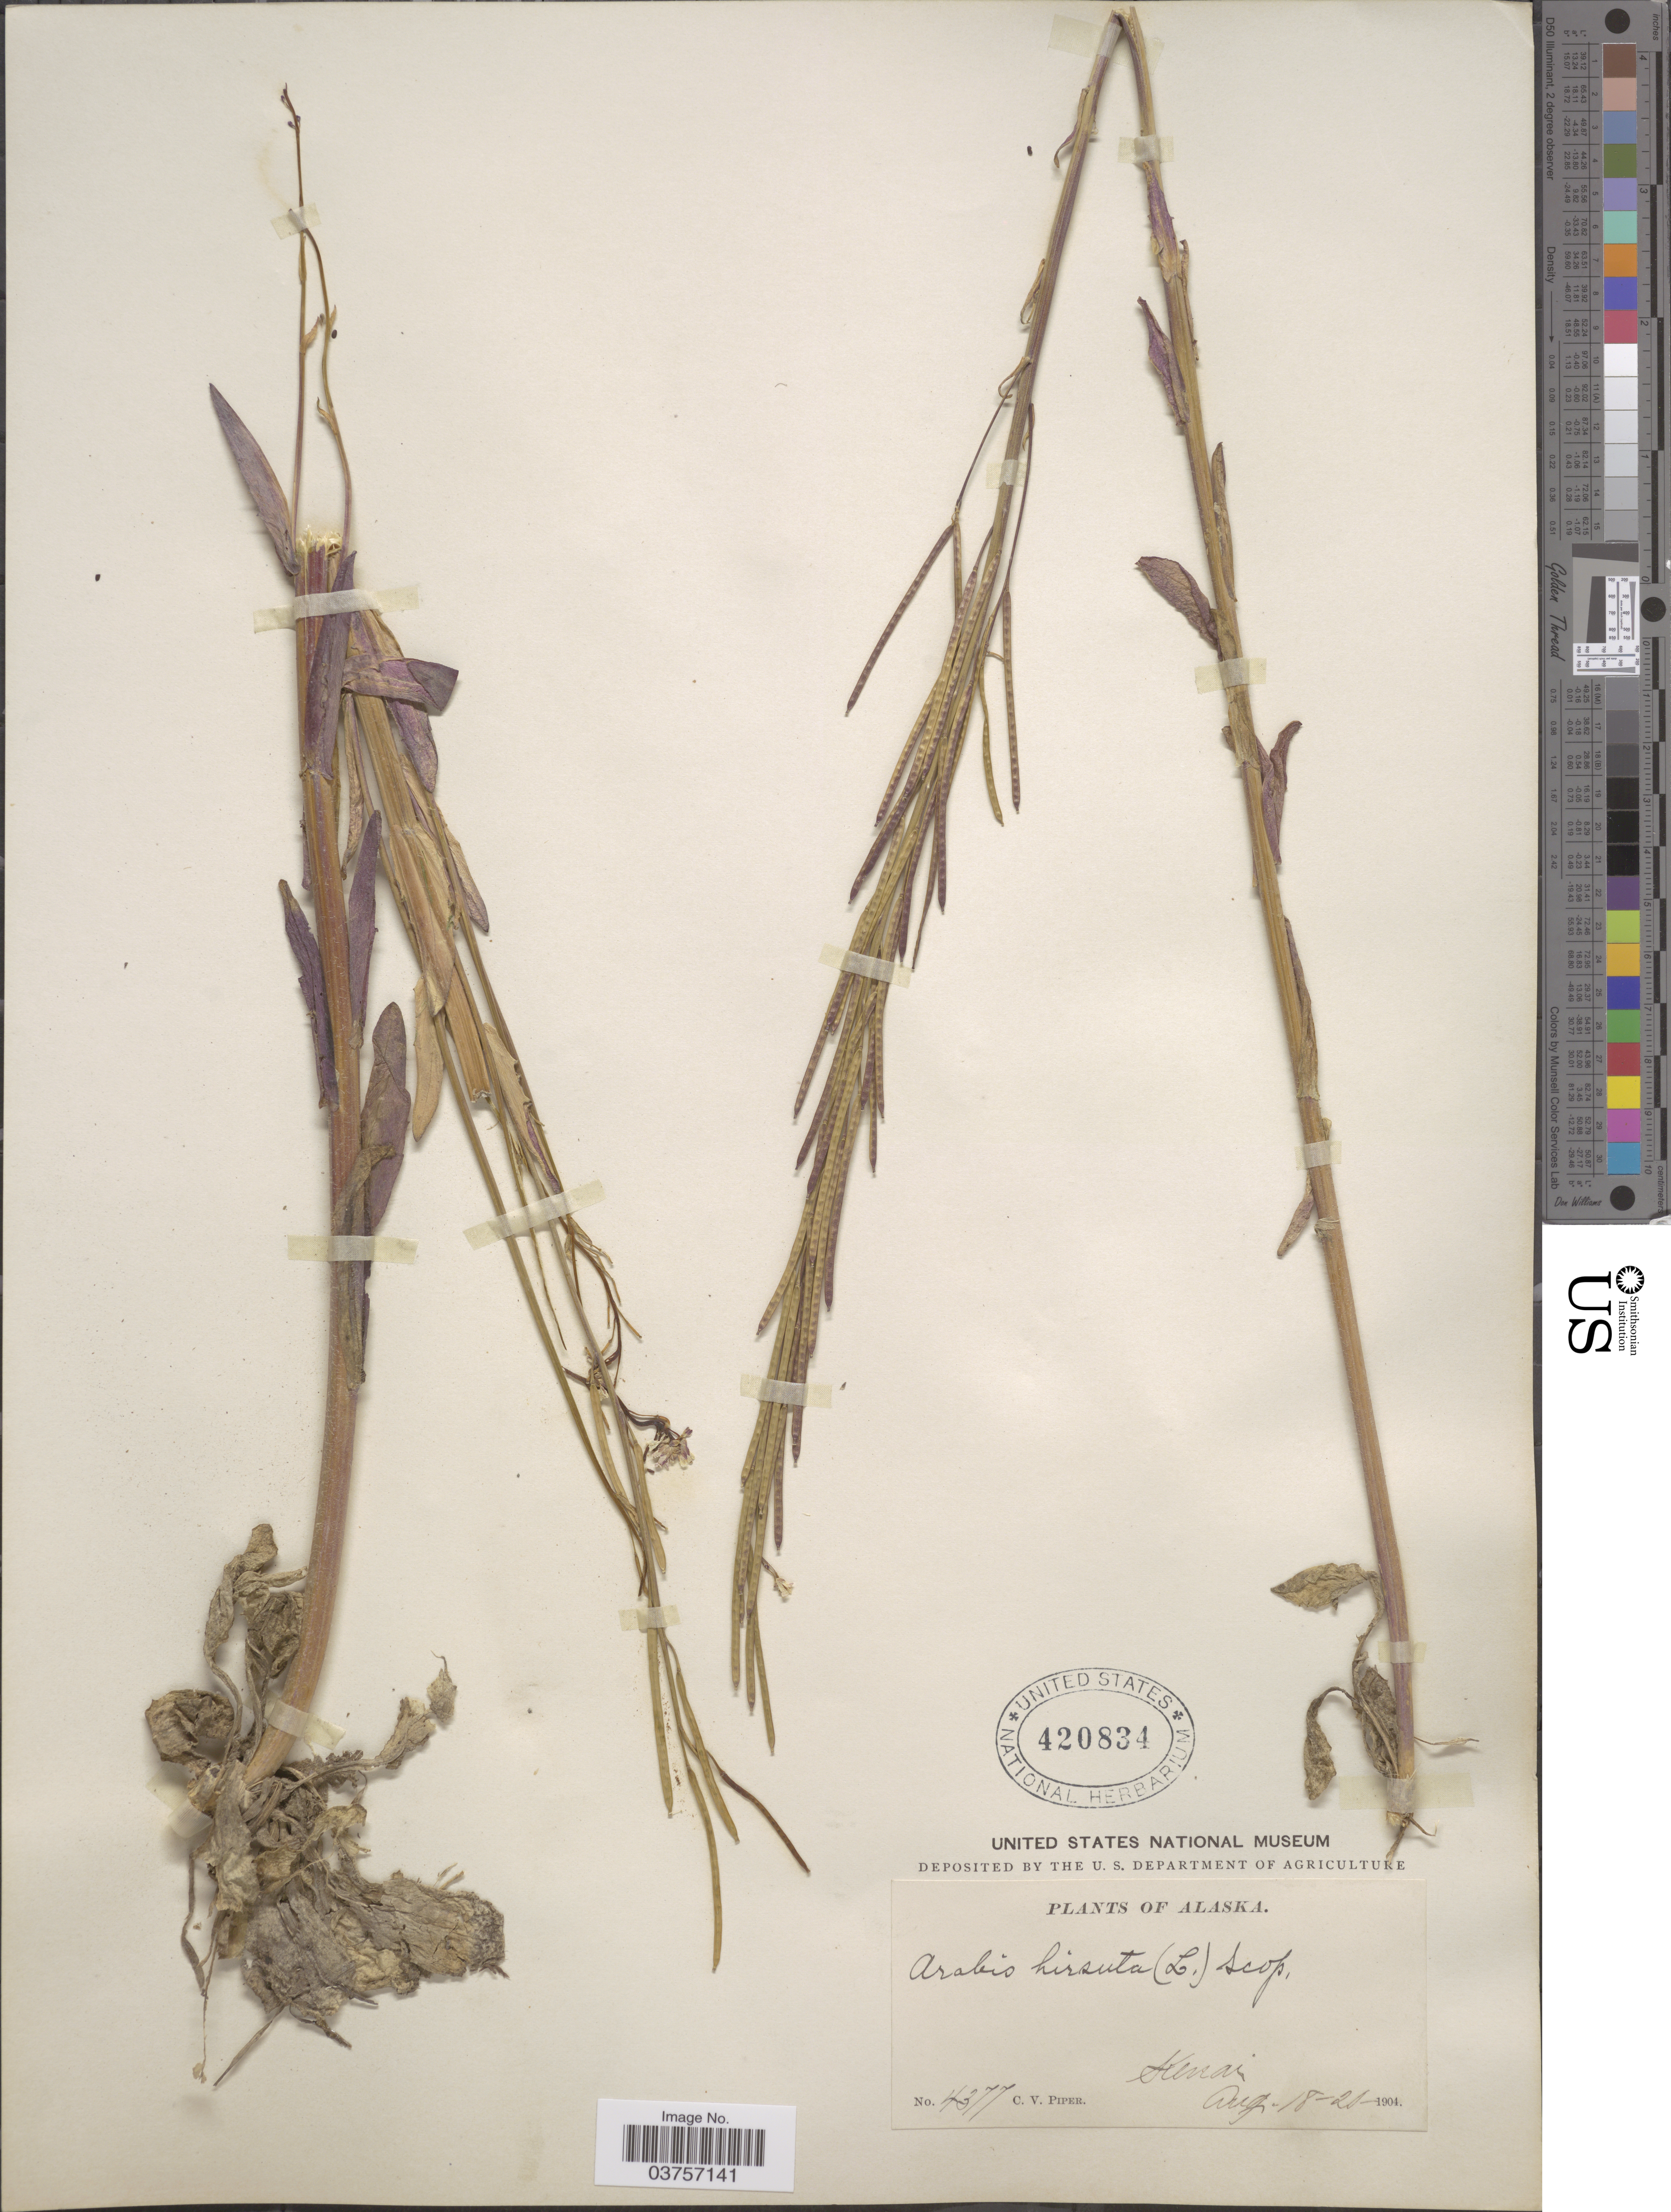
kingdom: Plantae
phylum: Tracheophyta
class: Magnoliopsida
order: Brassicales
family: Brassicaceae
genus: Arabis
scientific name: Arabis hirsuta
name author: (L.) Scop.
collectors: C. V. Piper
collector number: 4377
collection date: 1904-08-18/1904-08-20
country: United States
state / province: Alaska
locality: Kenai.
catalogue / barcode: US 420834